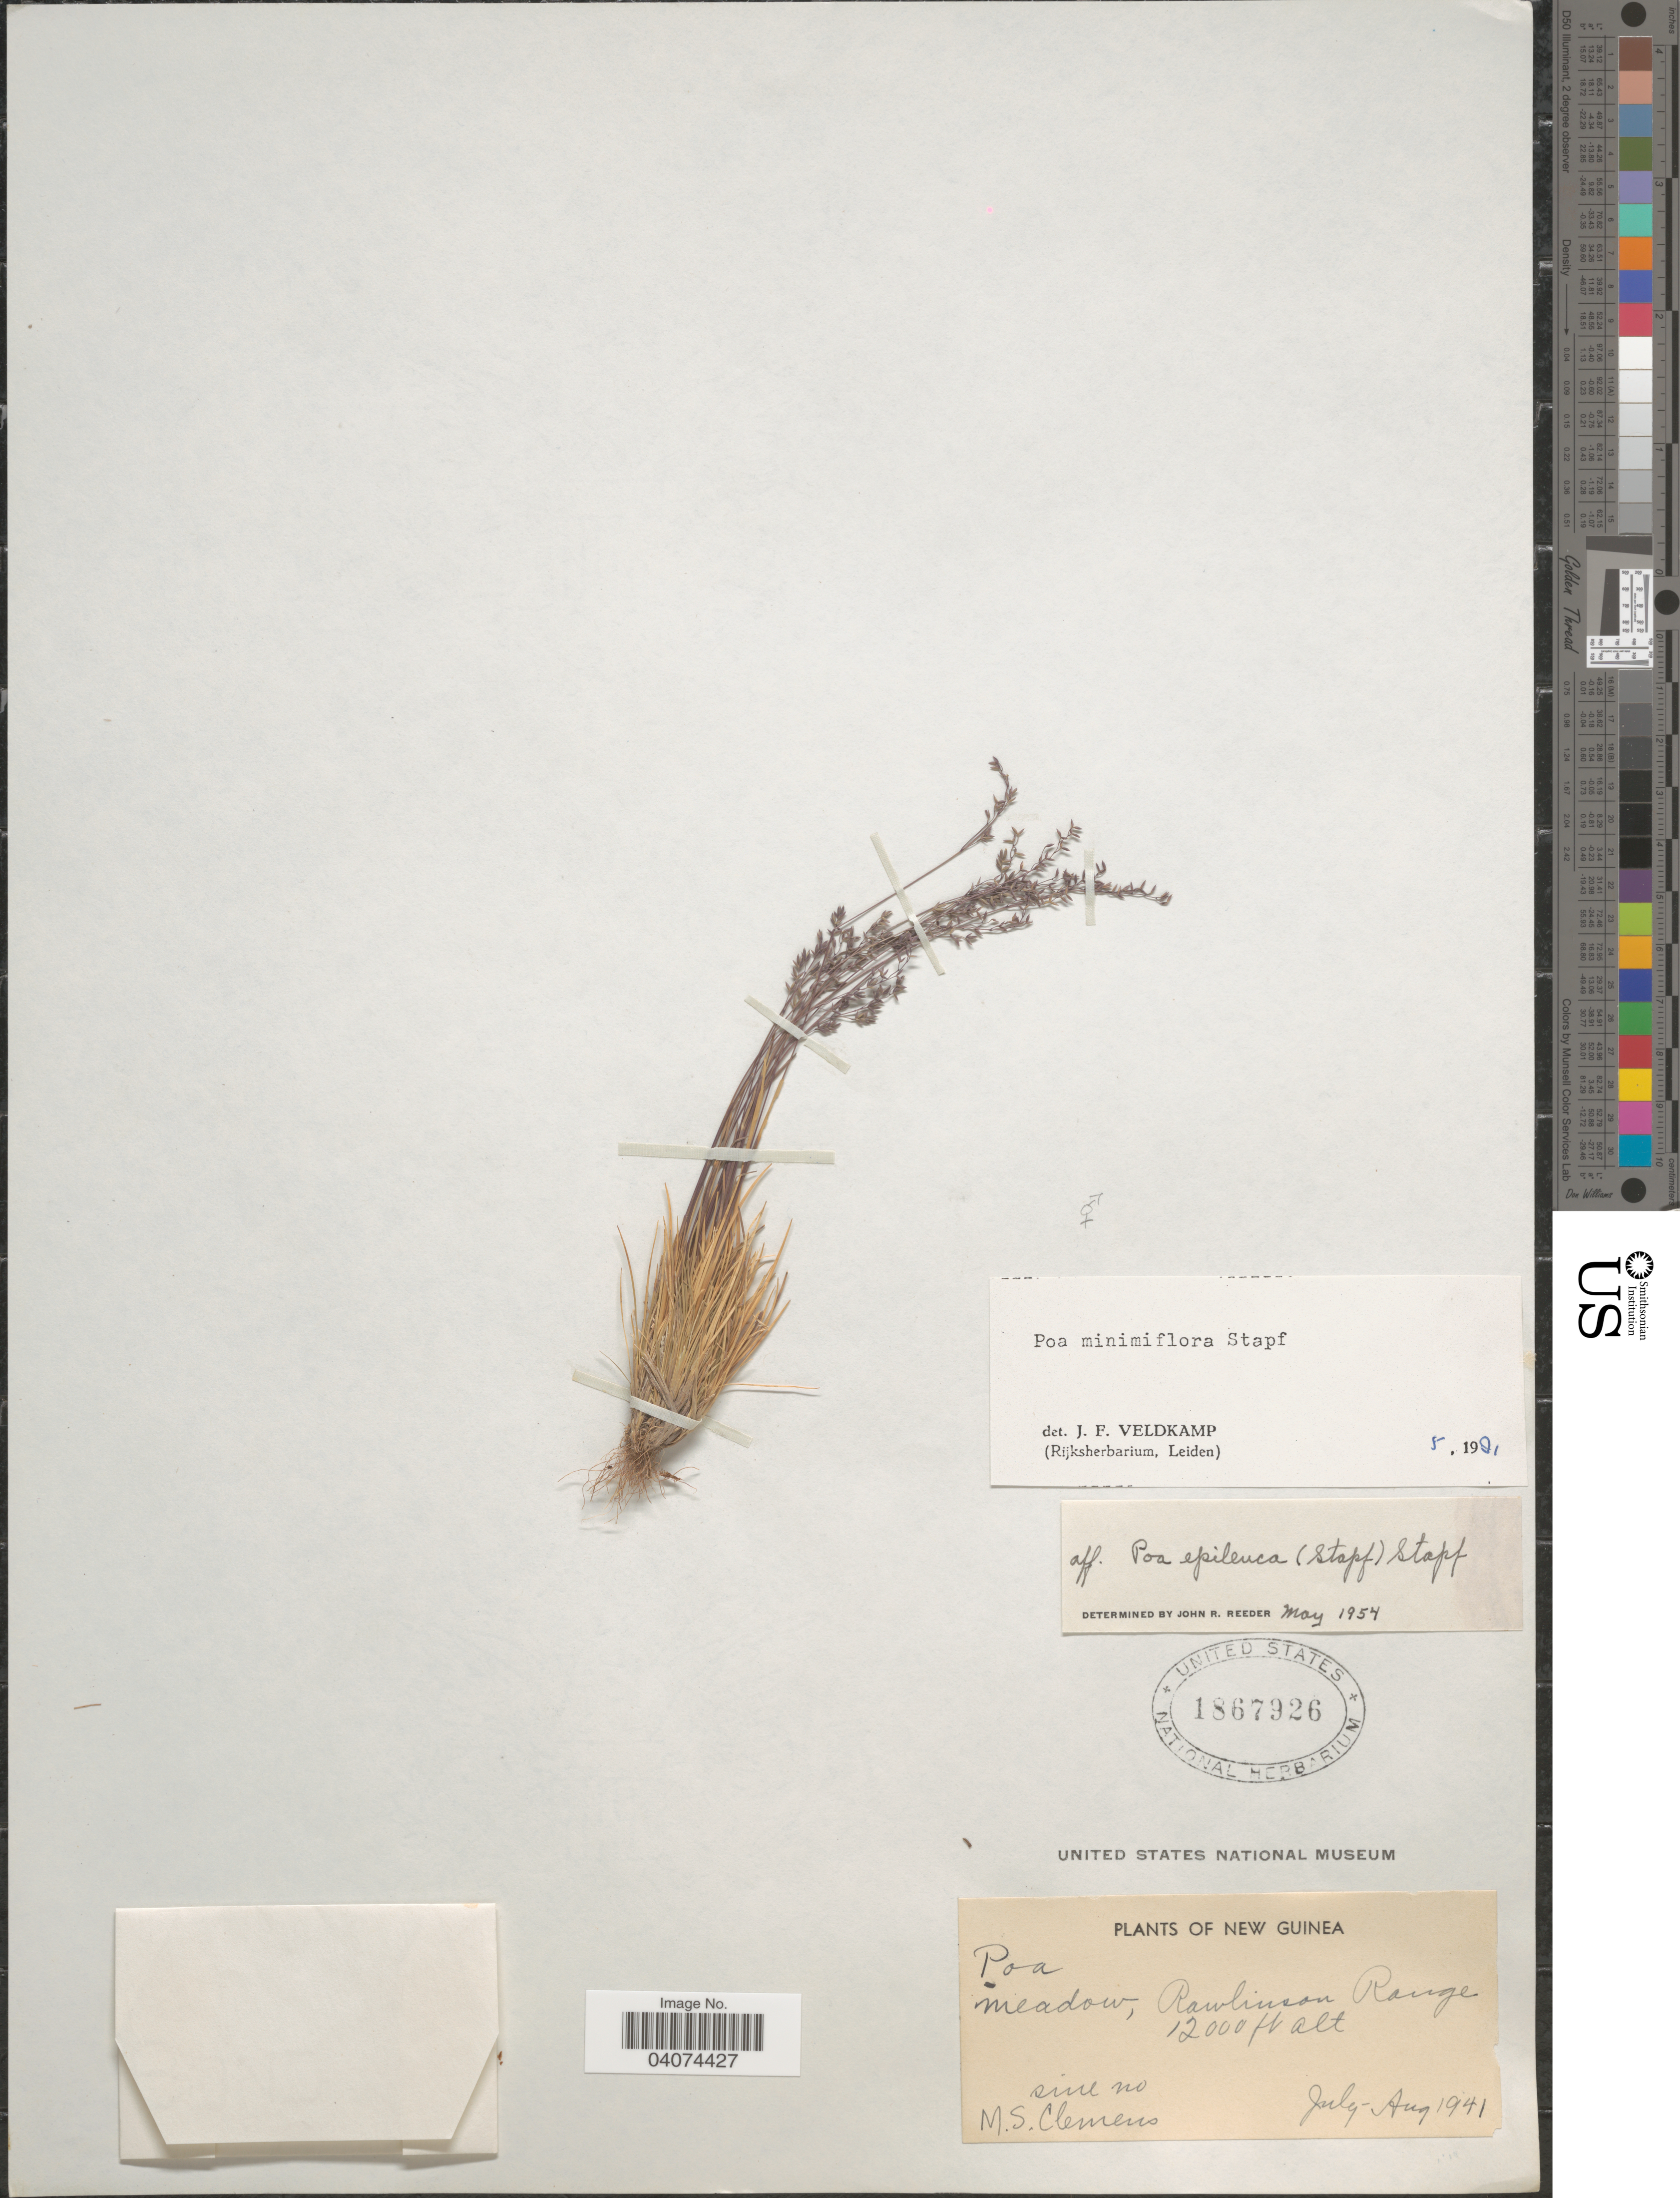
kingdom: Plantae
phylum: Tracheophyta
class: Liliopsida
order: Poales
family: Poaceae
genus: Poa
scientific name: Poa minimiflora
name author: Stapf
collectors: M. S. Clemens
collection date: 1941-07/1941-08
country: Australia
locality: New Guinea. Meadow, Rawlinson Range.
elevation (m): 3658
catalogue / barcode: US 1867926